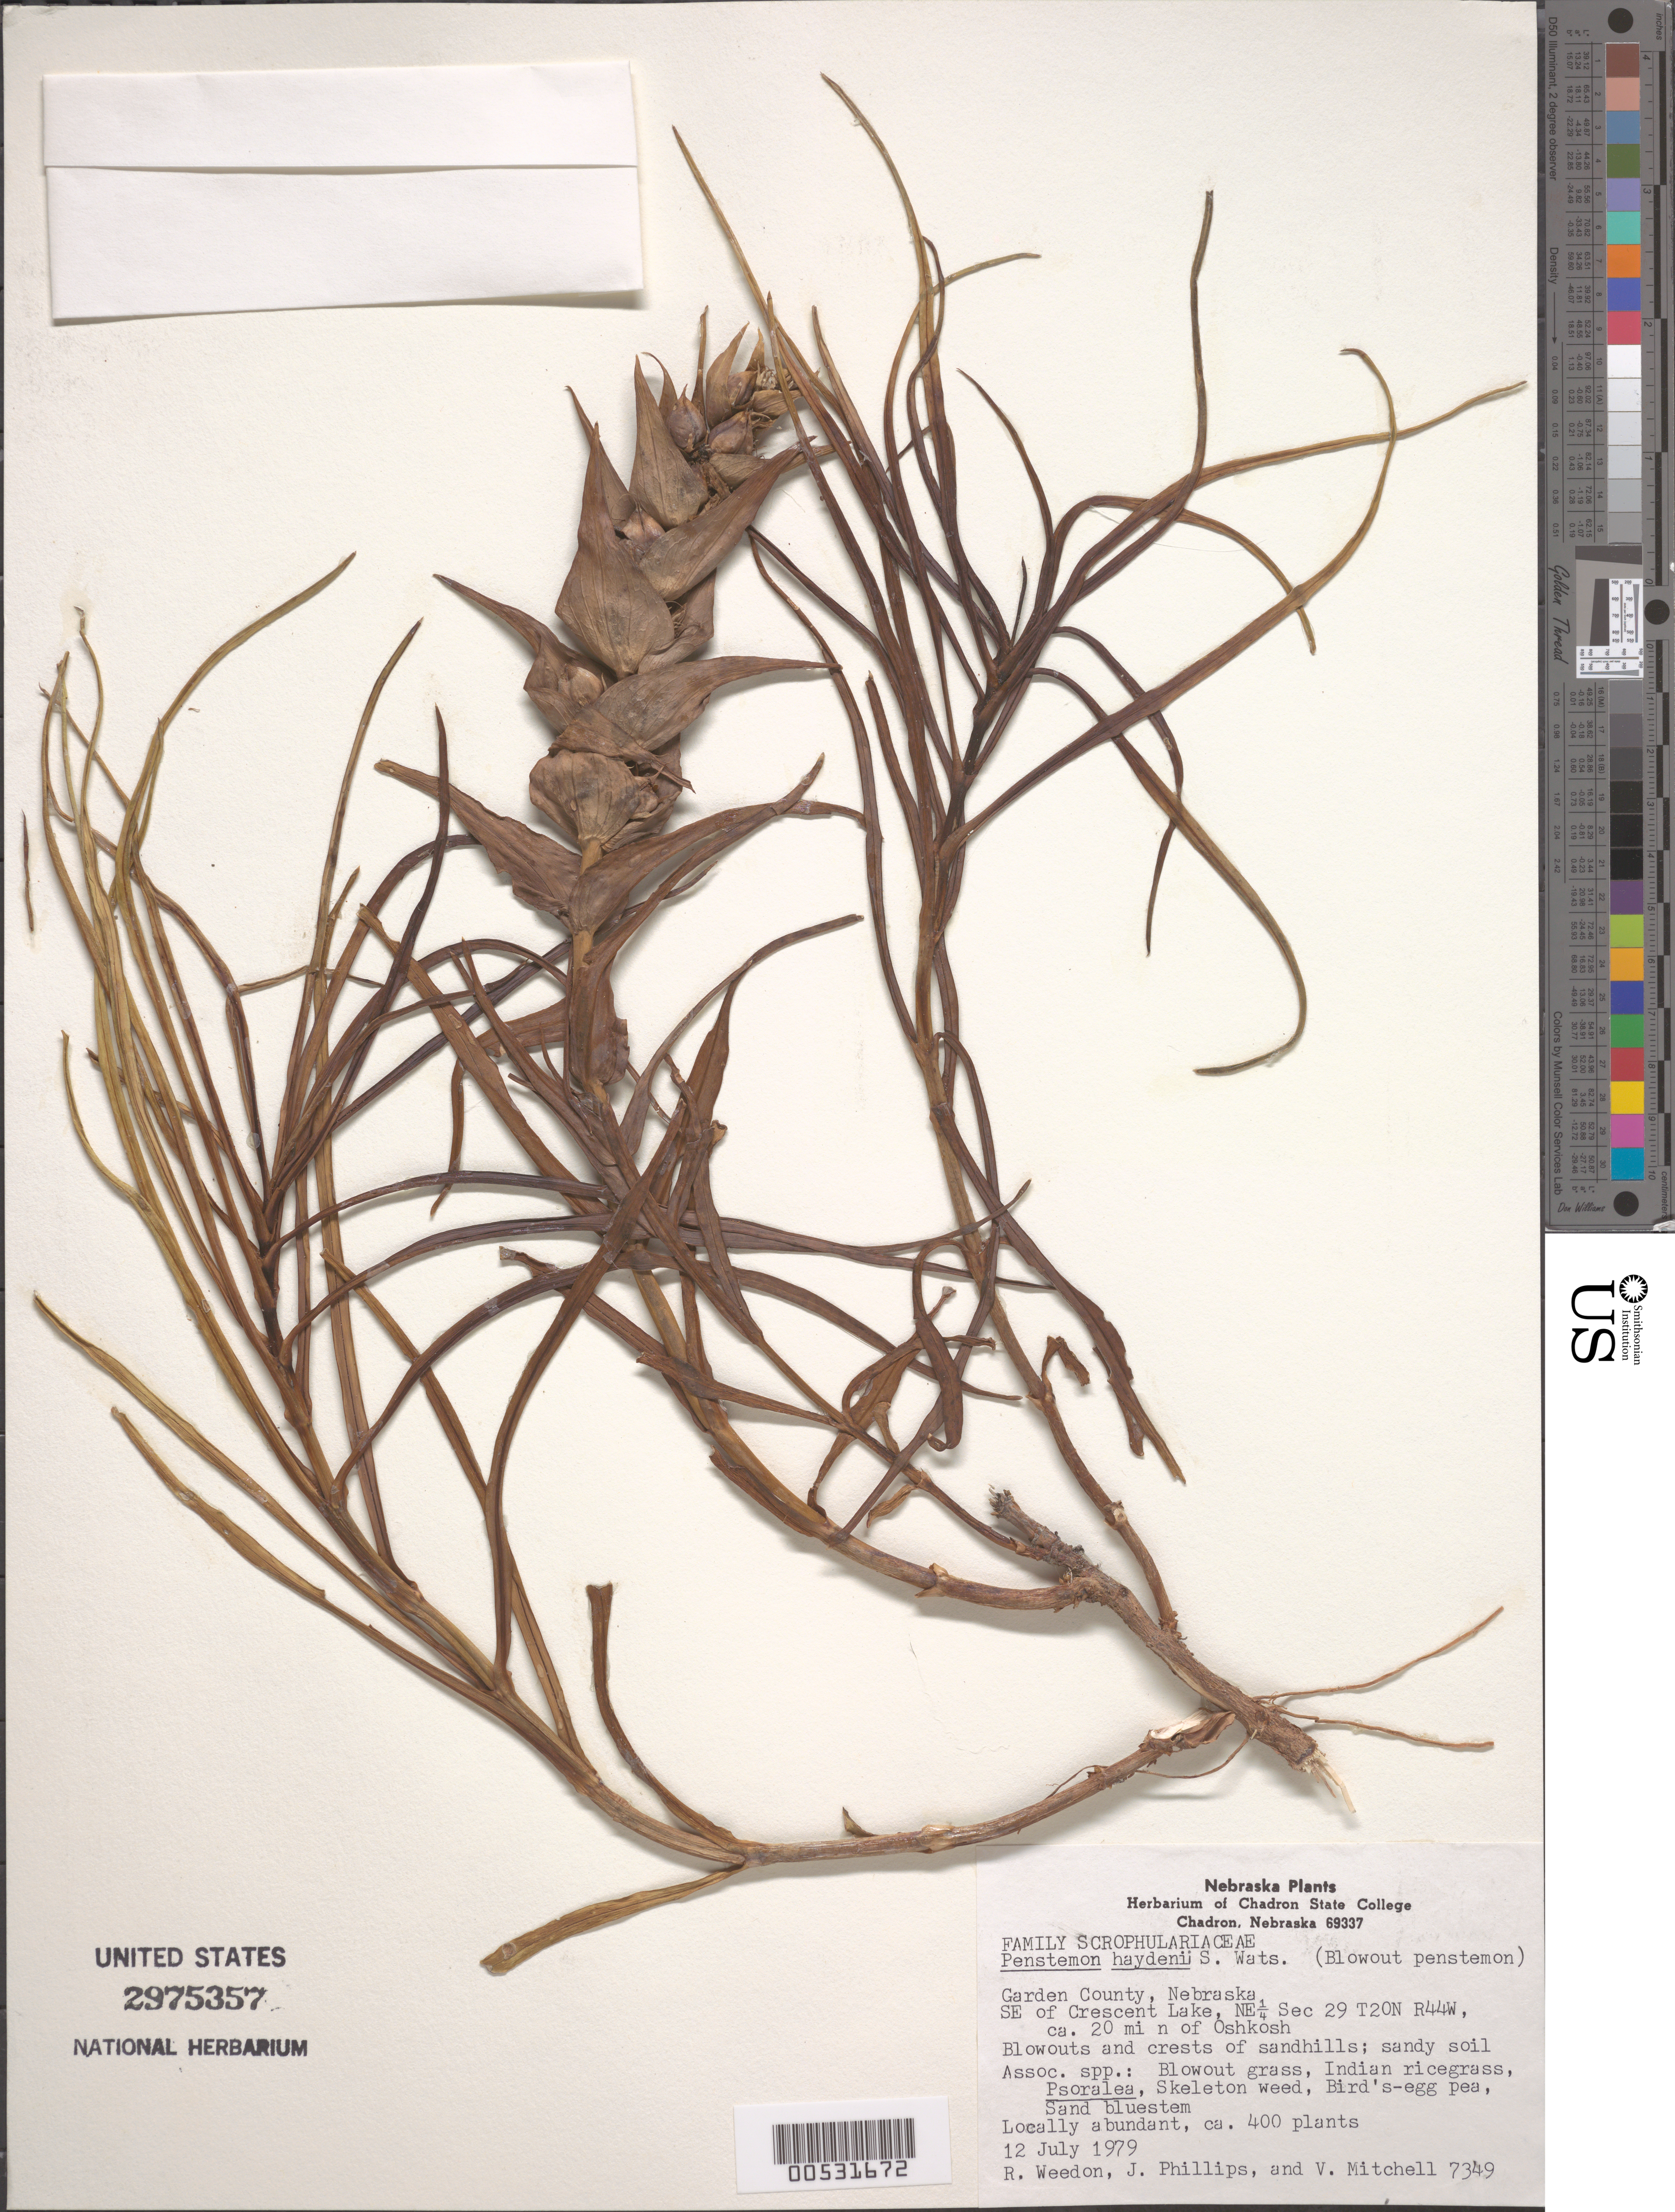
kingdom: Plantae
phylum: Tracheophyta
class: Magnoliopsida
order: Lamiales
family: Plantaginaceae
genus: Penstemon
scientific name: Penstemon haydenii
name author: S. Watson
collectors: R. Weedon, J. Phillips & V. Mitchell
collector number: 7349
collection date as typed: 12 Jul 1979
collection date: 1979-07-12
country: United States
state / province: Nebraska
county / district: Garden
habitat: Sandy soil.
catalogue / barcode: US 2975357